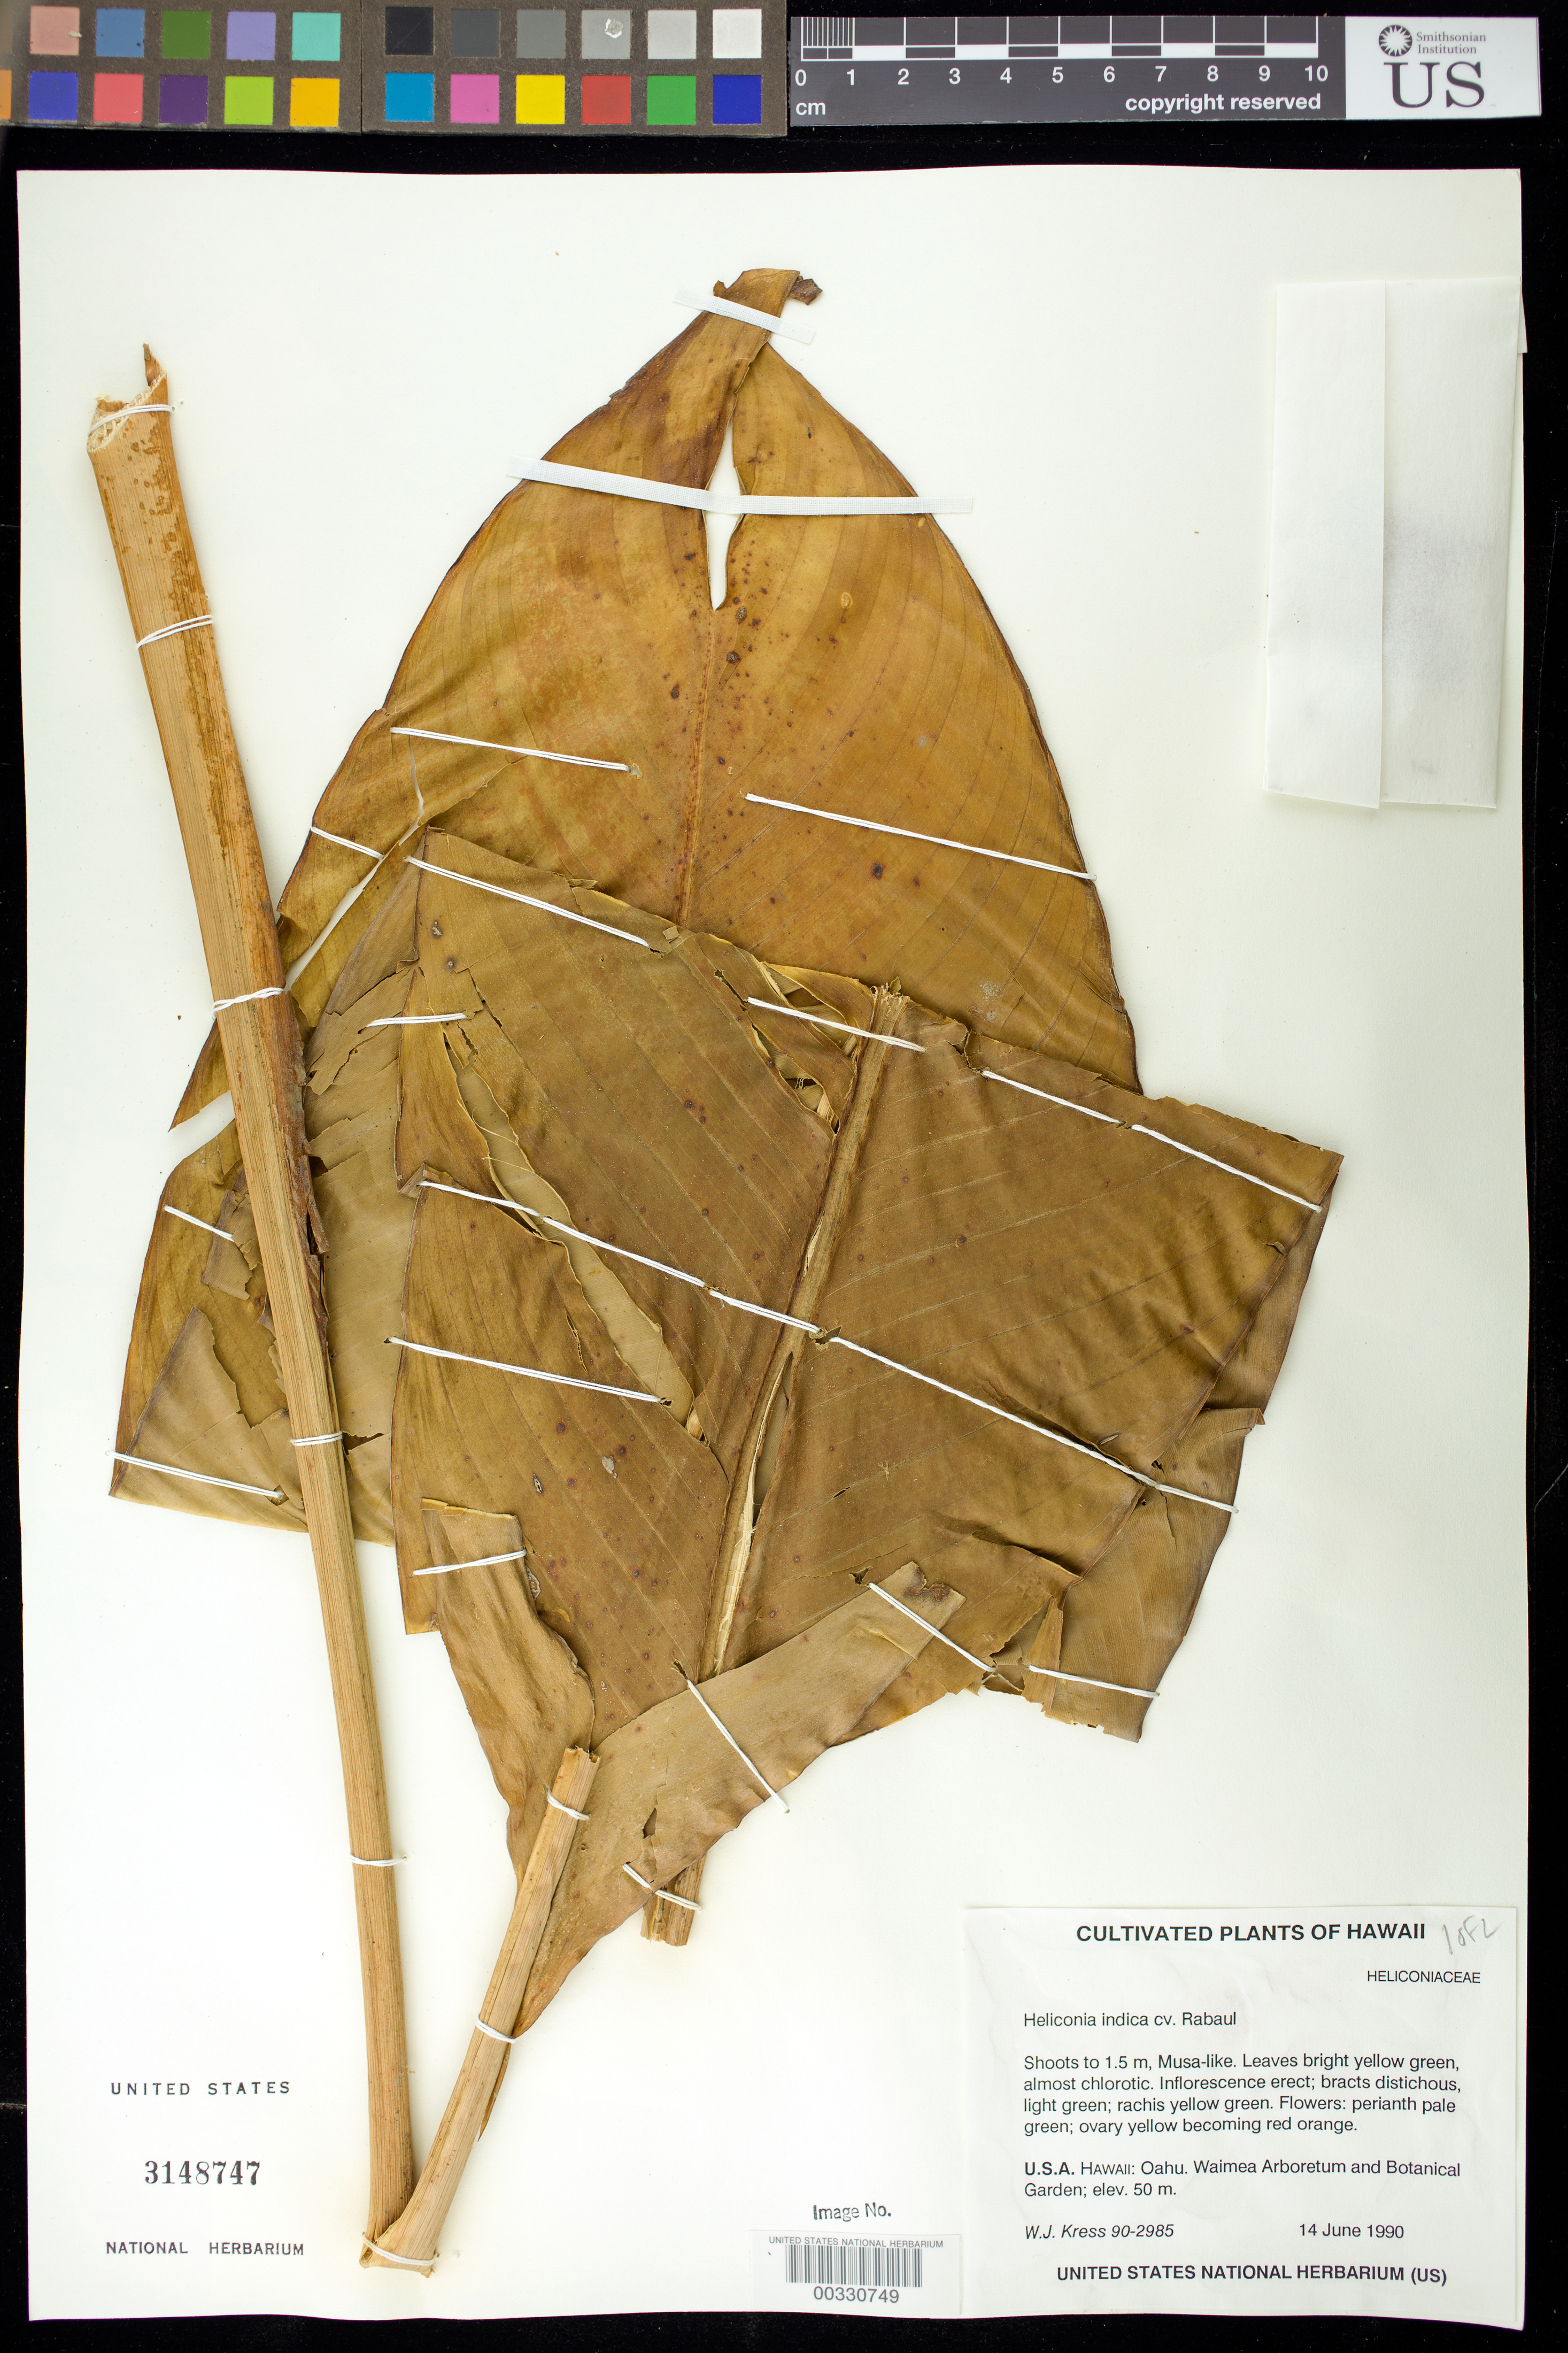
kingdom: Plantae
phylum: Tracheophyta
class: Liliopsida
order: Zingiberales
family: Heliconiaceae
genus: Heliconia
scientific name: Heliconia indica 'Rabaul'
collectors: W. J. Kress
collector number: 90-2985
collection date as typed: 14 Jun 1990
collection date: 1990-06-14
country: United States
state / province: Hawaii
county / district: Honolulu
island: Oahu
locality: Lyon Arboretum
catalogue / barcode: US 3148747